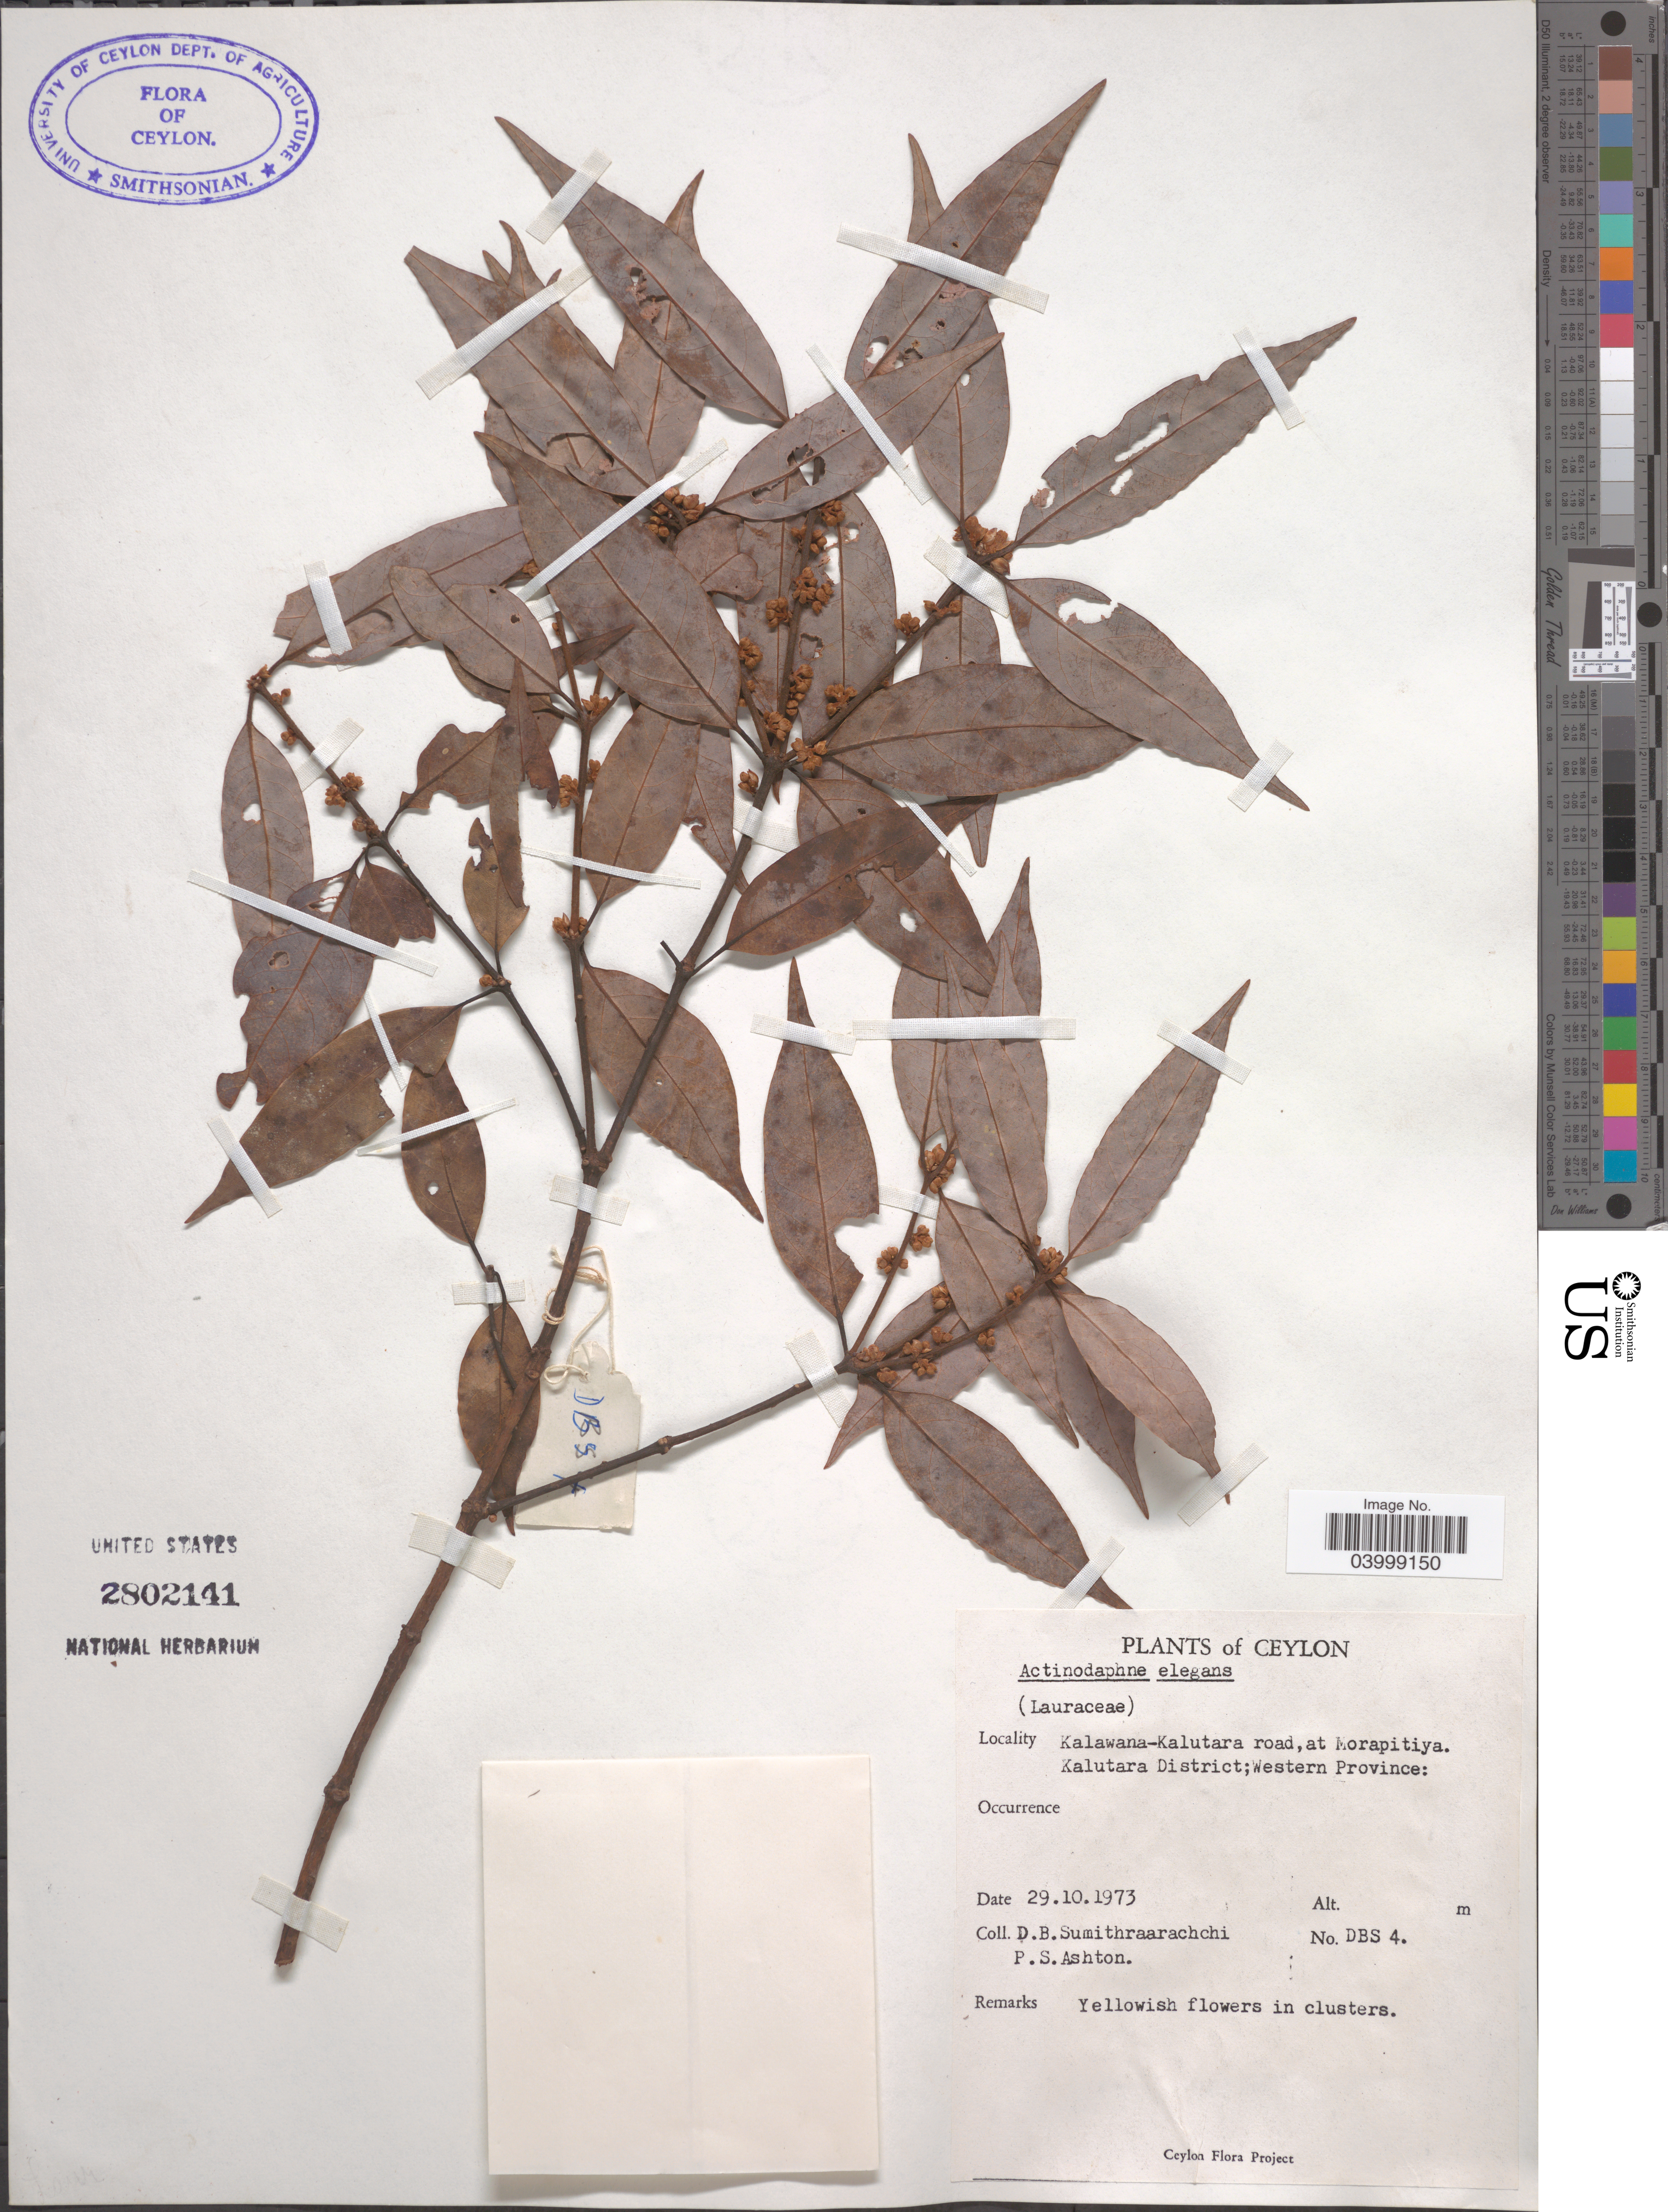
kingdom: Plantae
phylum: Tracheophyta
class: Magnoliopsida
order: Laurales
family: Lauraceae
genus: Actinodaphne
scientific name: Actinodaphne elegans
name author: Thwaites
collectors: D. B. Sumithraarachchi & P. S. Ashton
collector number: DBS4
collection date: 1973-10-29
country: Sri Lanka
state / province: Western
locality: Ceylon. Kalawana-Kalutara road, at Morapitiya. Kalutara District; Western Province.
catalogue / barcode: US 2802141